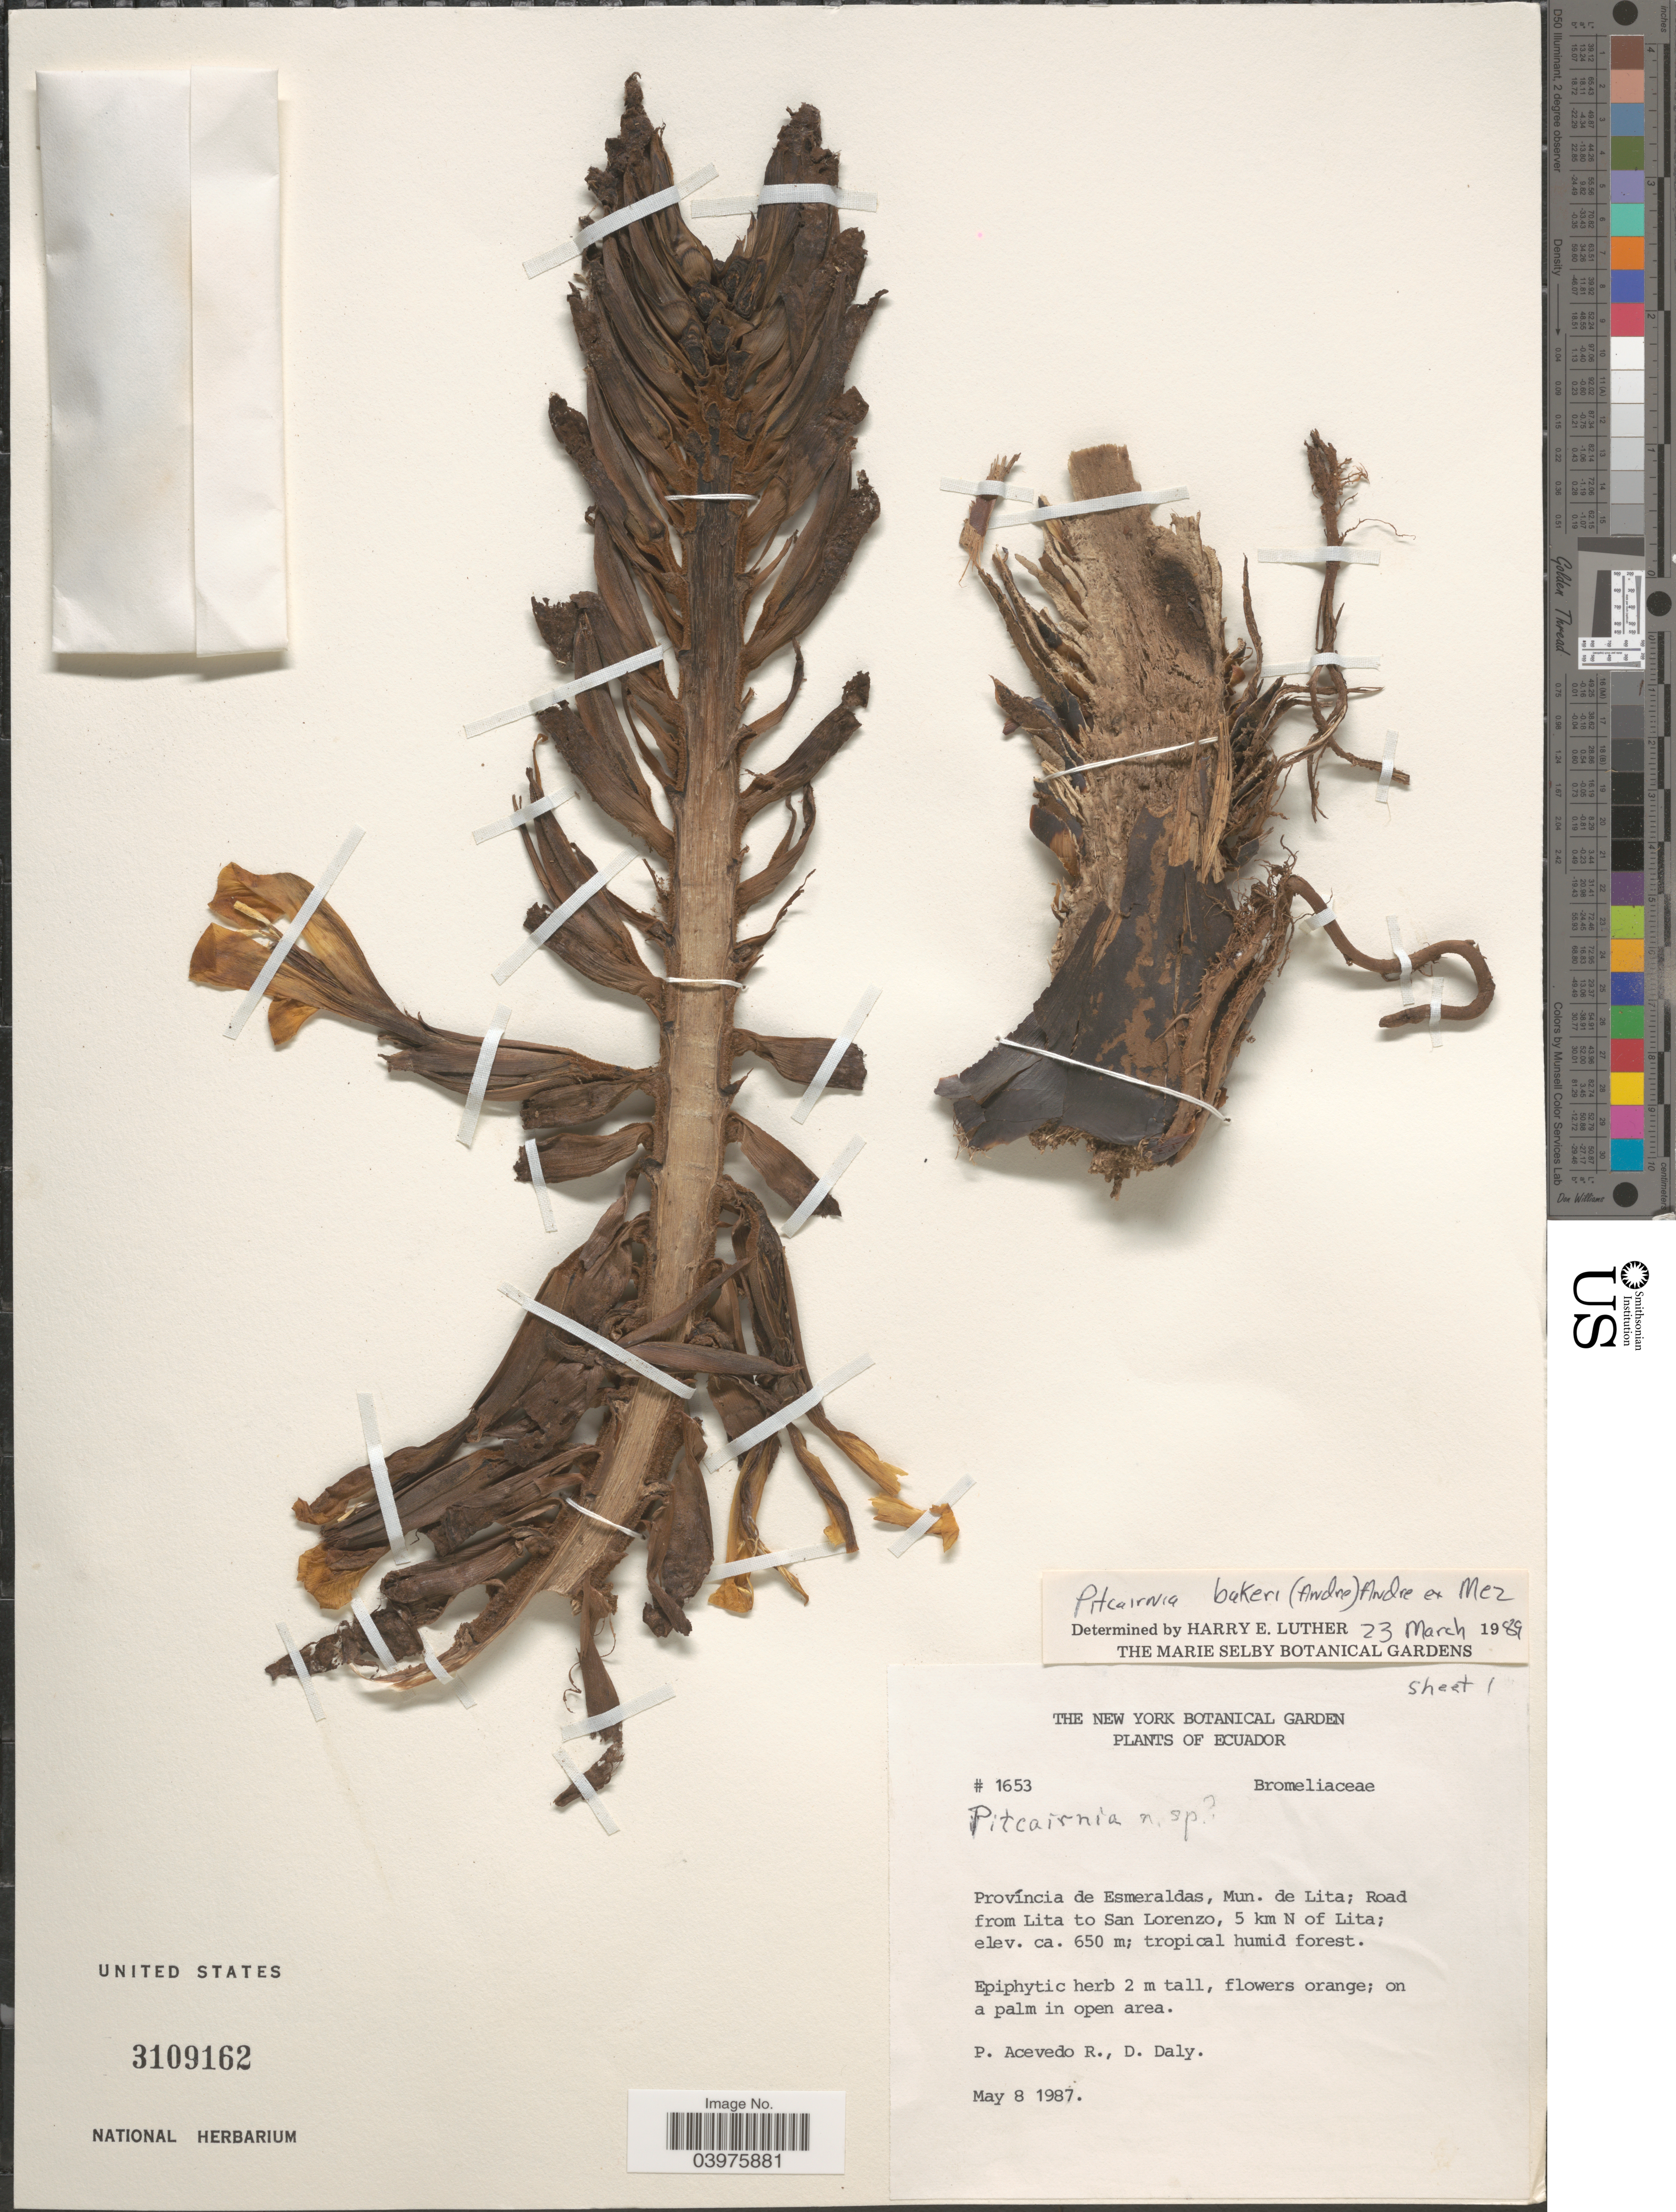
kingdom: Plantae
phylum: Tracheophyta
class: Liliopsida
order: Poales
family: Bromeliaceae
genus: Pitcairnia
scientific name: Pitcairnia bakeri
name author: (André) André ex Mez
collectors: P. Acevedo R. & D. C. Daly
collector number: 1653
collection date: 1987-05-08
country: Ecuador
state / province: Esmeraldas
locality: Mun. de Lita; Road from Lita to San Lorenzo, 5 km N of Lita.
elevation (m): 650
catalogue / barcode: US 3109162